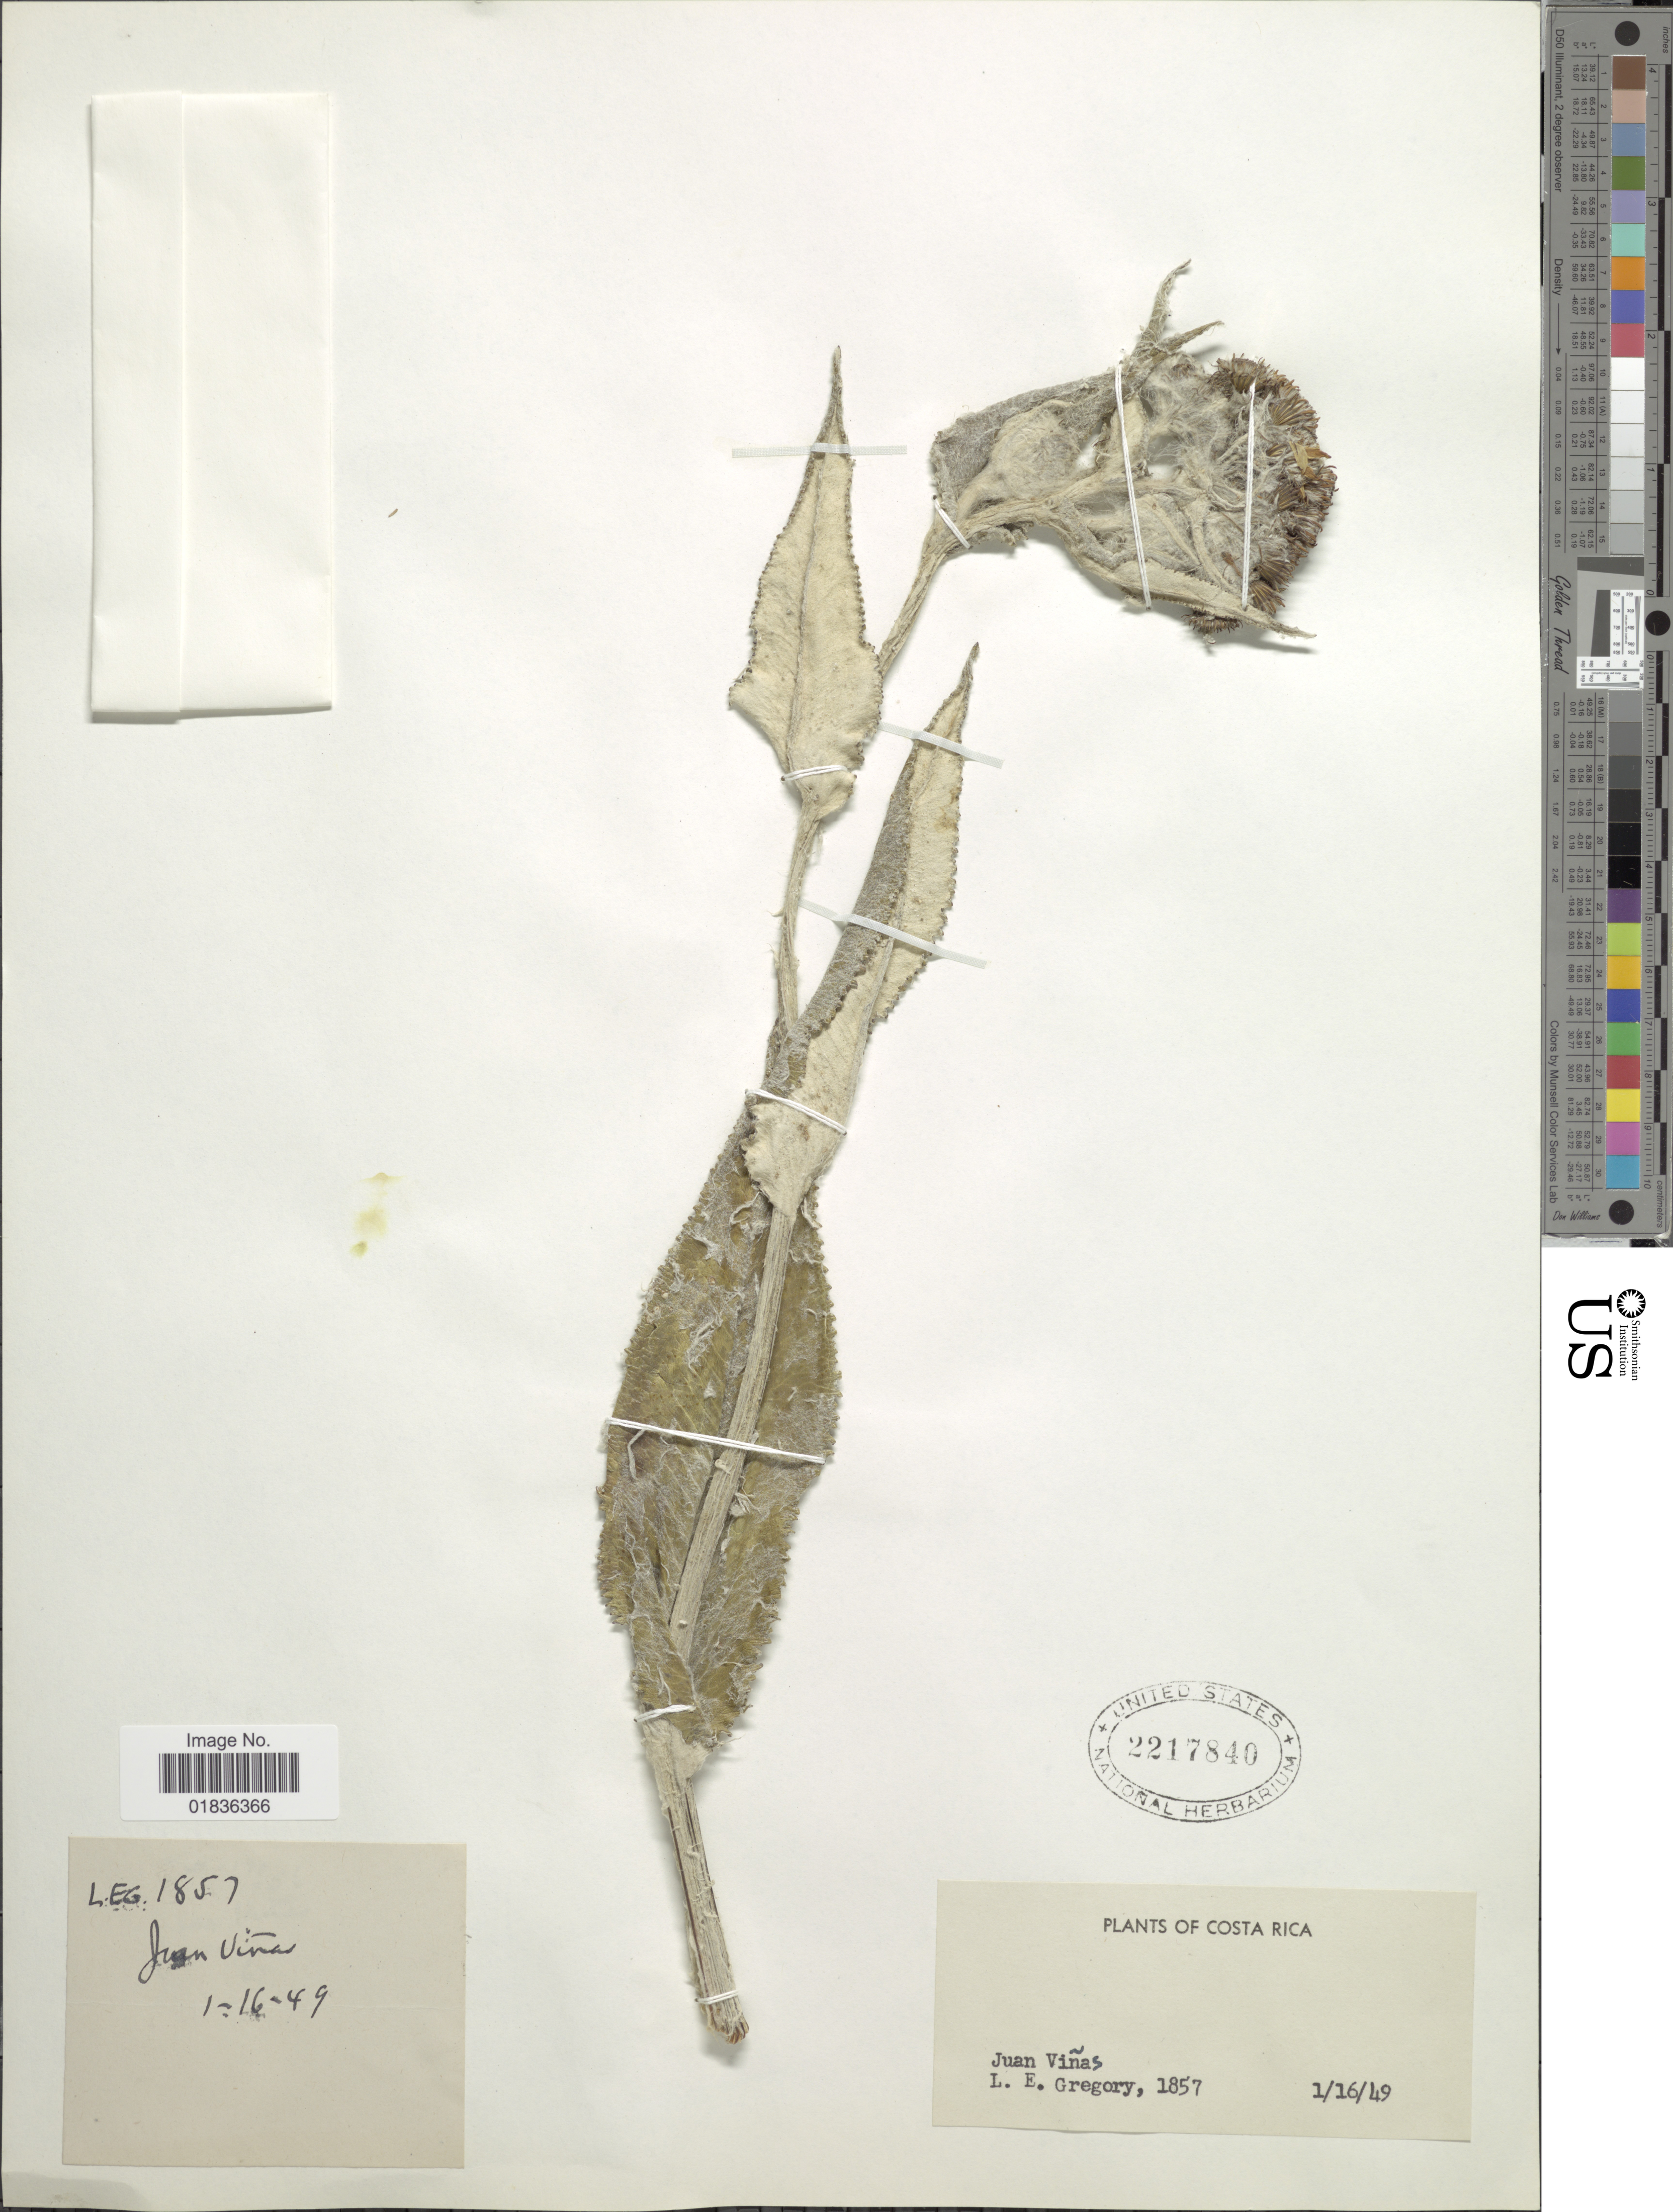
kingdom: Plantae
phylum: Tracheophyta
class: Magnoliopsida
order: Asterales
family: Asteraceae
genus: Senecio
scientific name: Senecio oerstedianus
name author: Benth.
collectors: L. E. Gregory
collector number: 1857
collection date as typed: Transcribed d/m/y: 16/1/49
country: Costa Rica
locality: Juan Viñas.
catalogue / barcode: US 2217840